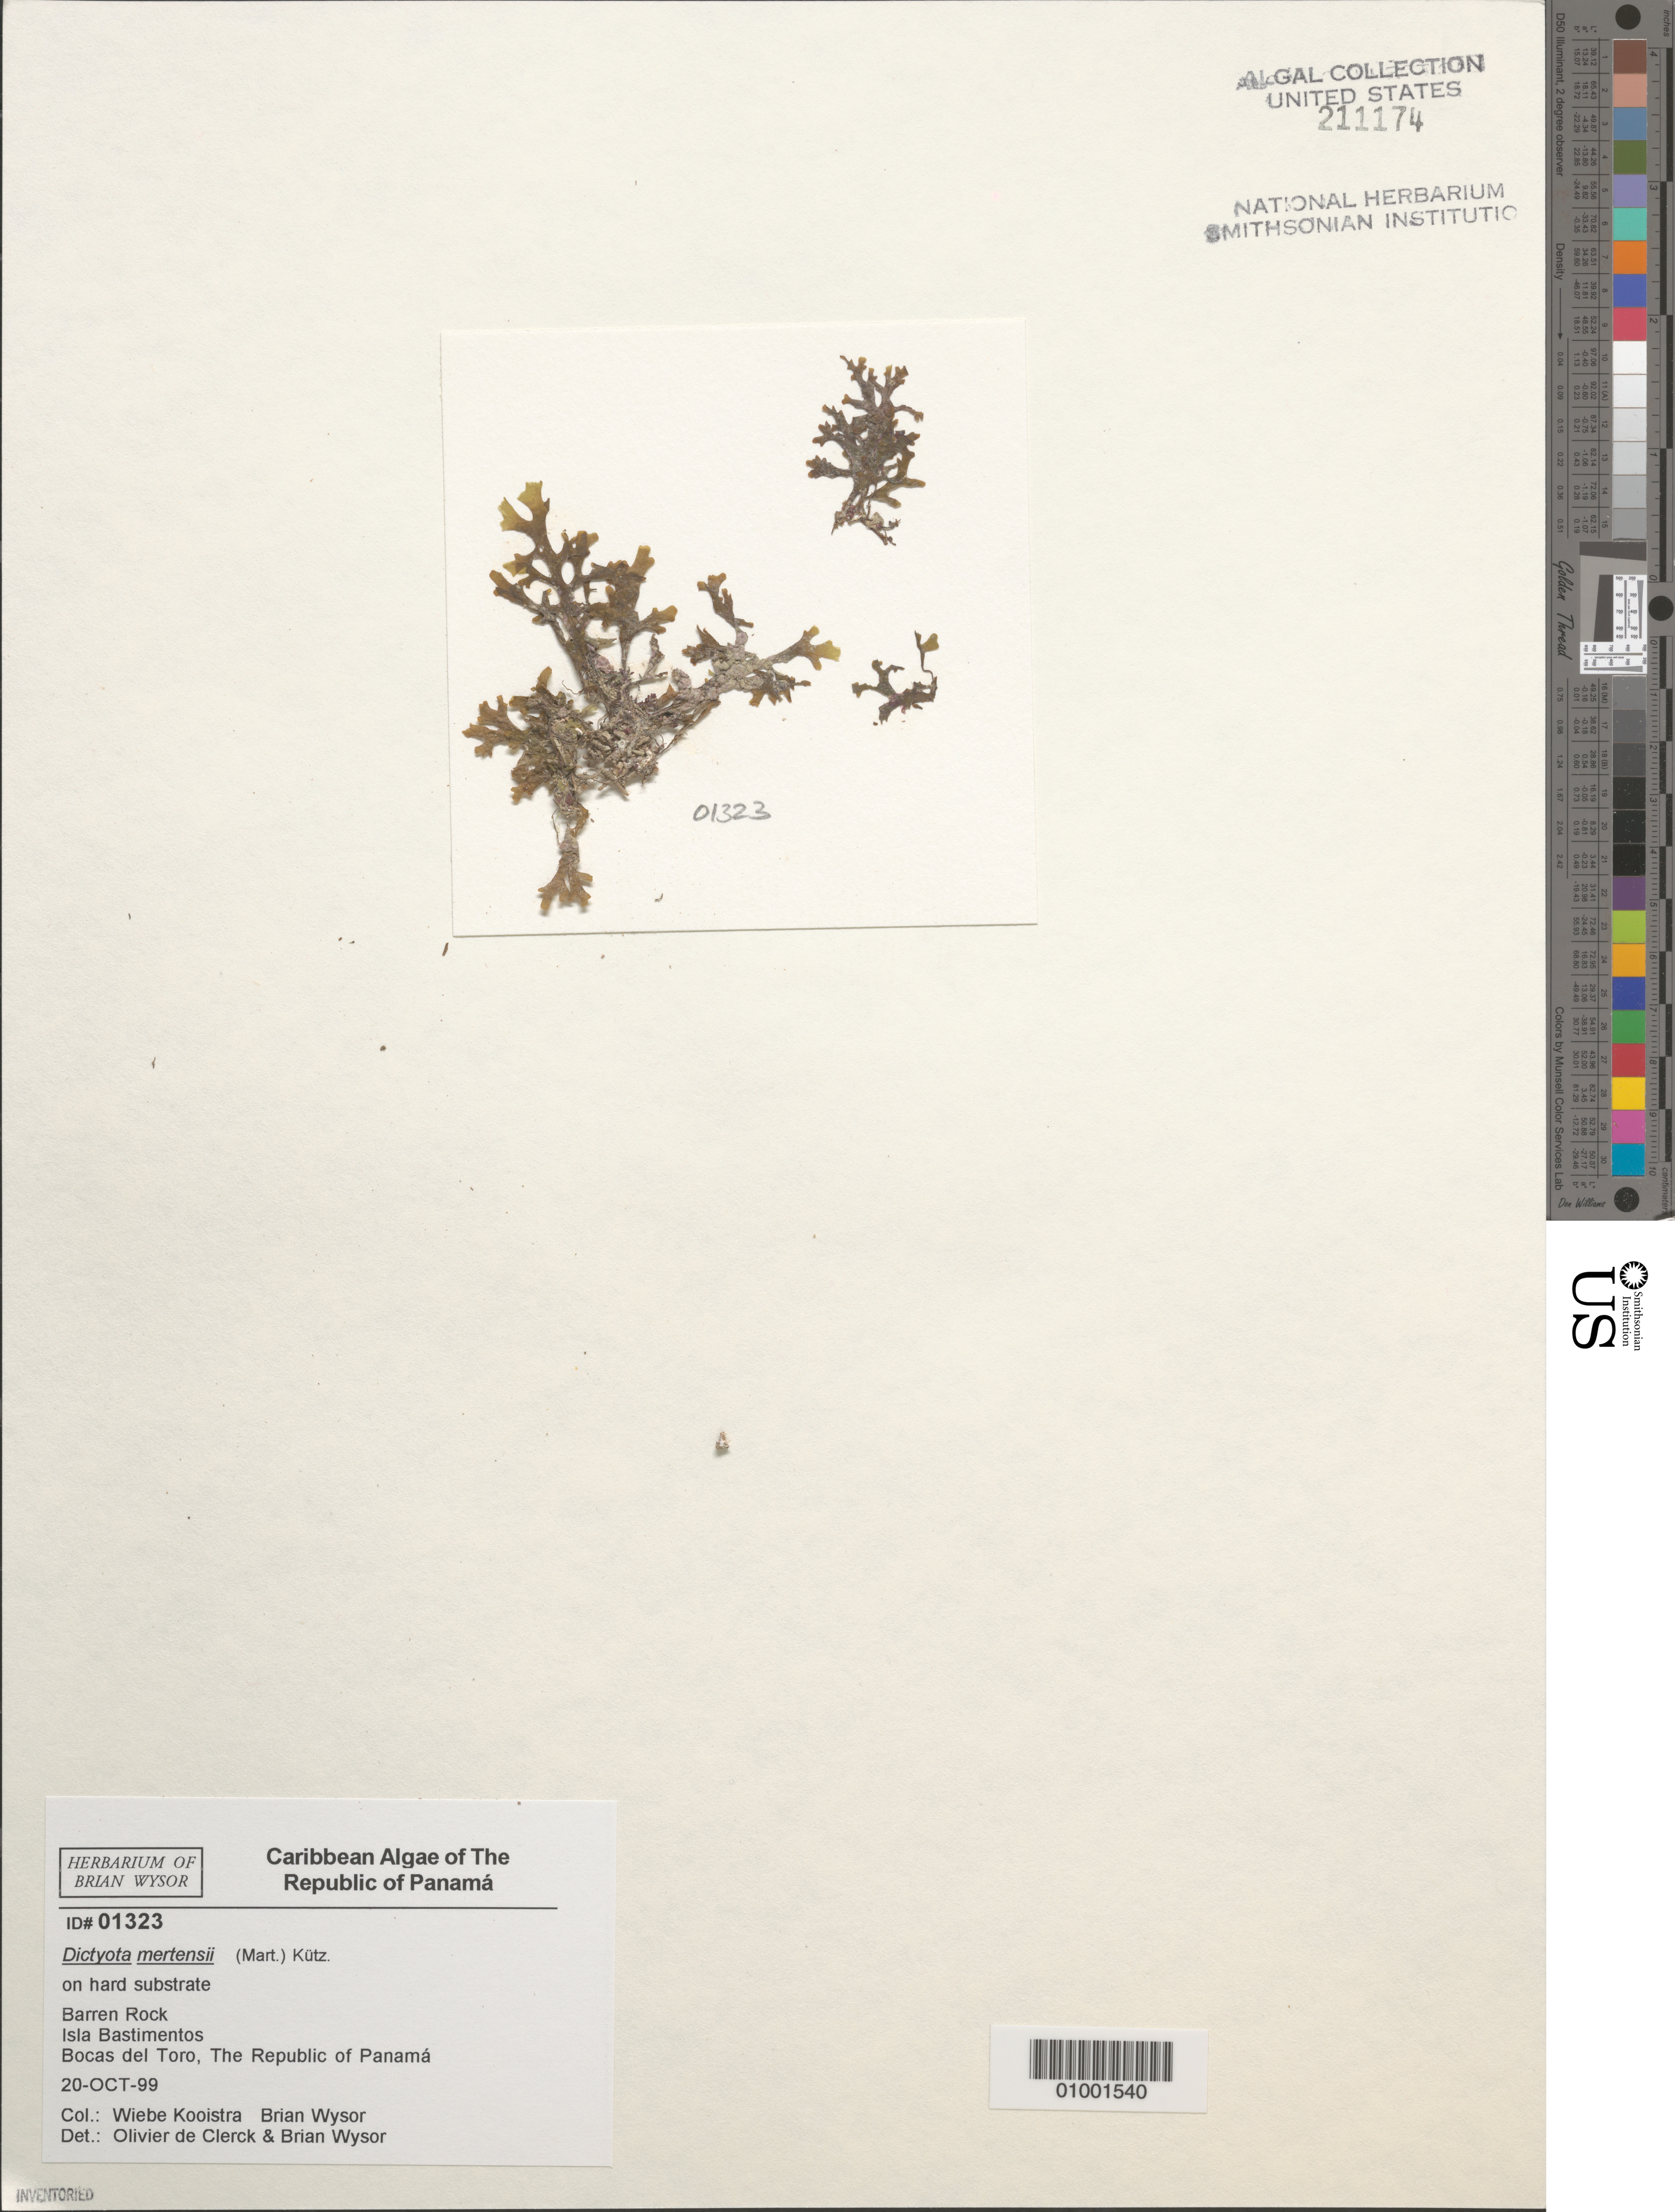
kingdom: Chromista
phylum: Ochrophyta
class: Phaeophyceae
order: Dictyotales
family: Dictyotaceae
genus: Dictyota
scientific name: Dictyota mertensii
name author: (C. Mart.) Kütz.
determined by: de Clerck, O.; Wysor, B.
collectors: B. Wysor & W. Kooistra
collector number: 01323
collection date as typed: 20 Oct 1999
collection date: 1999-10-20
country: Panama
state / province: Bocas del Toro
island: Bastimentos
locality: Barren Rock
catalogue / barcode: US 211174